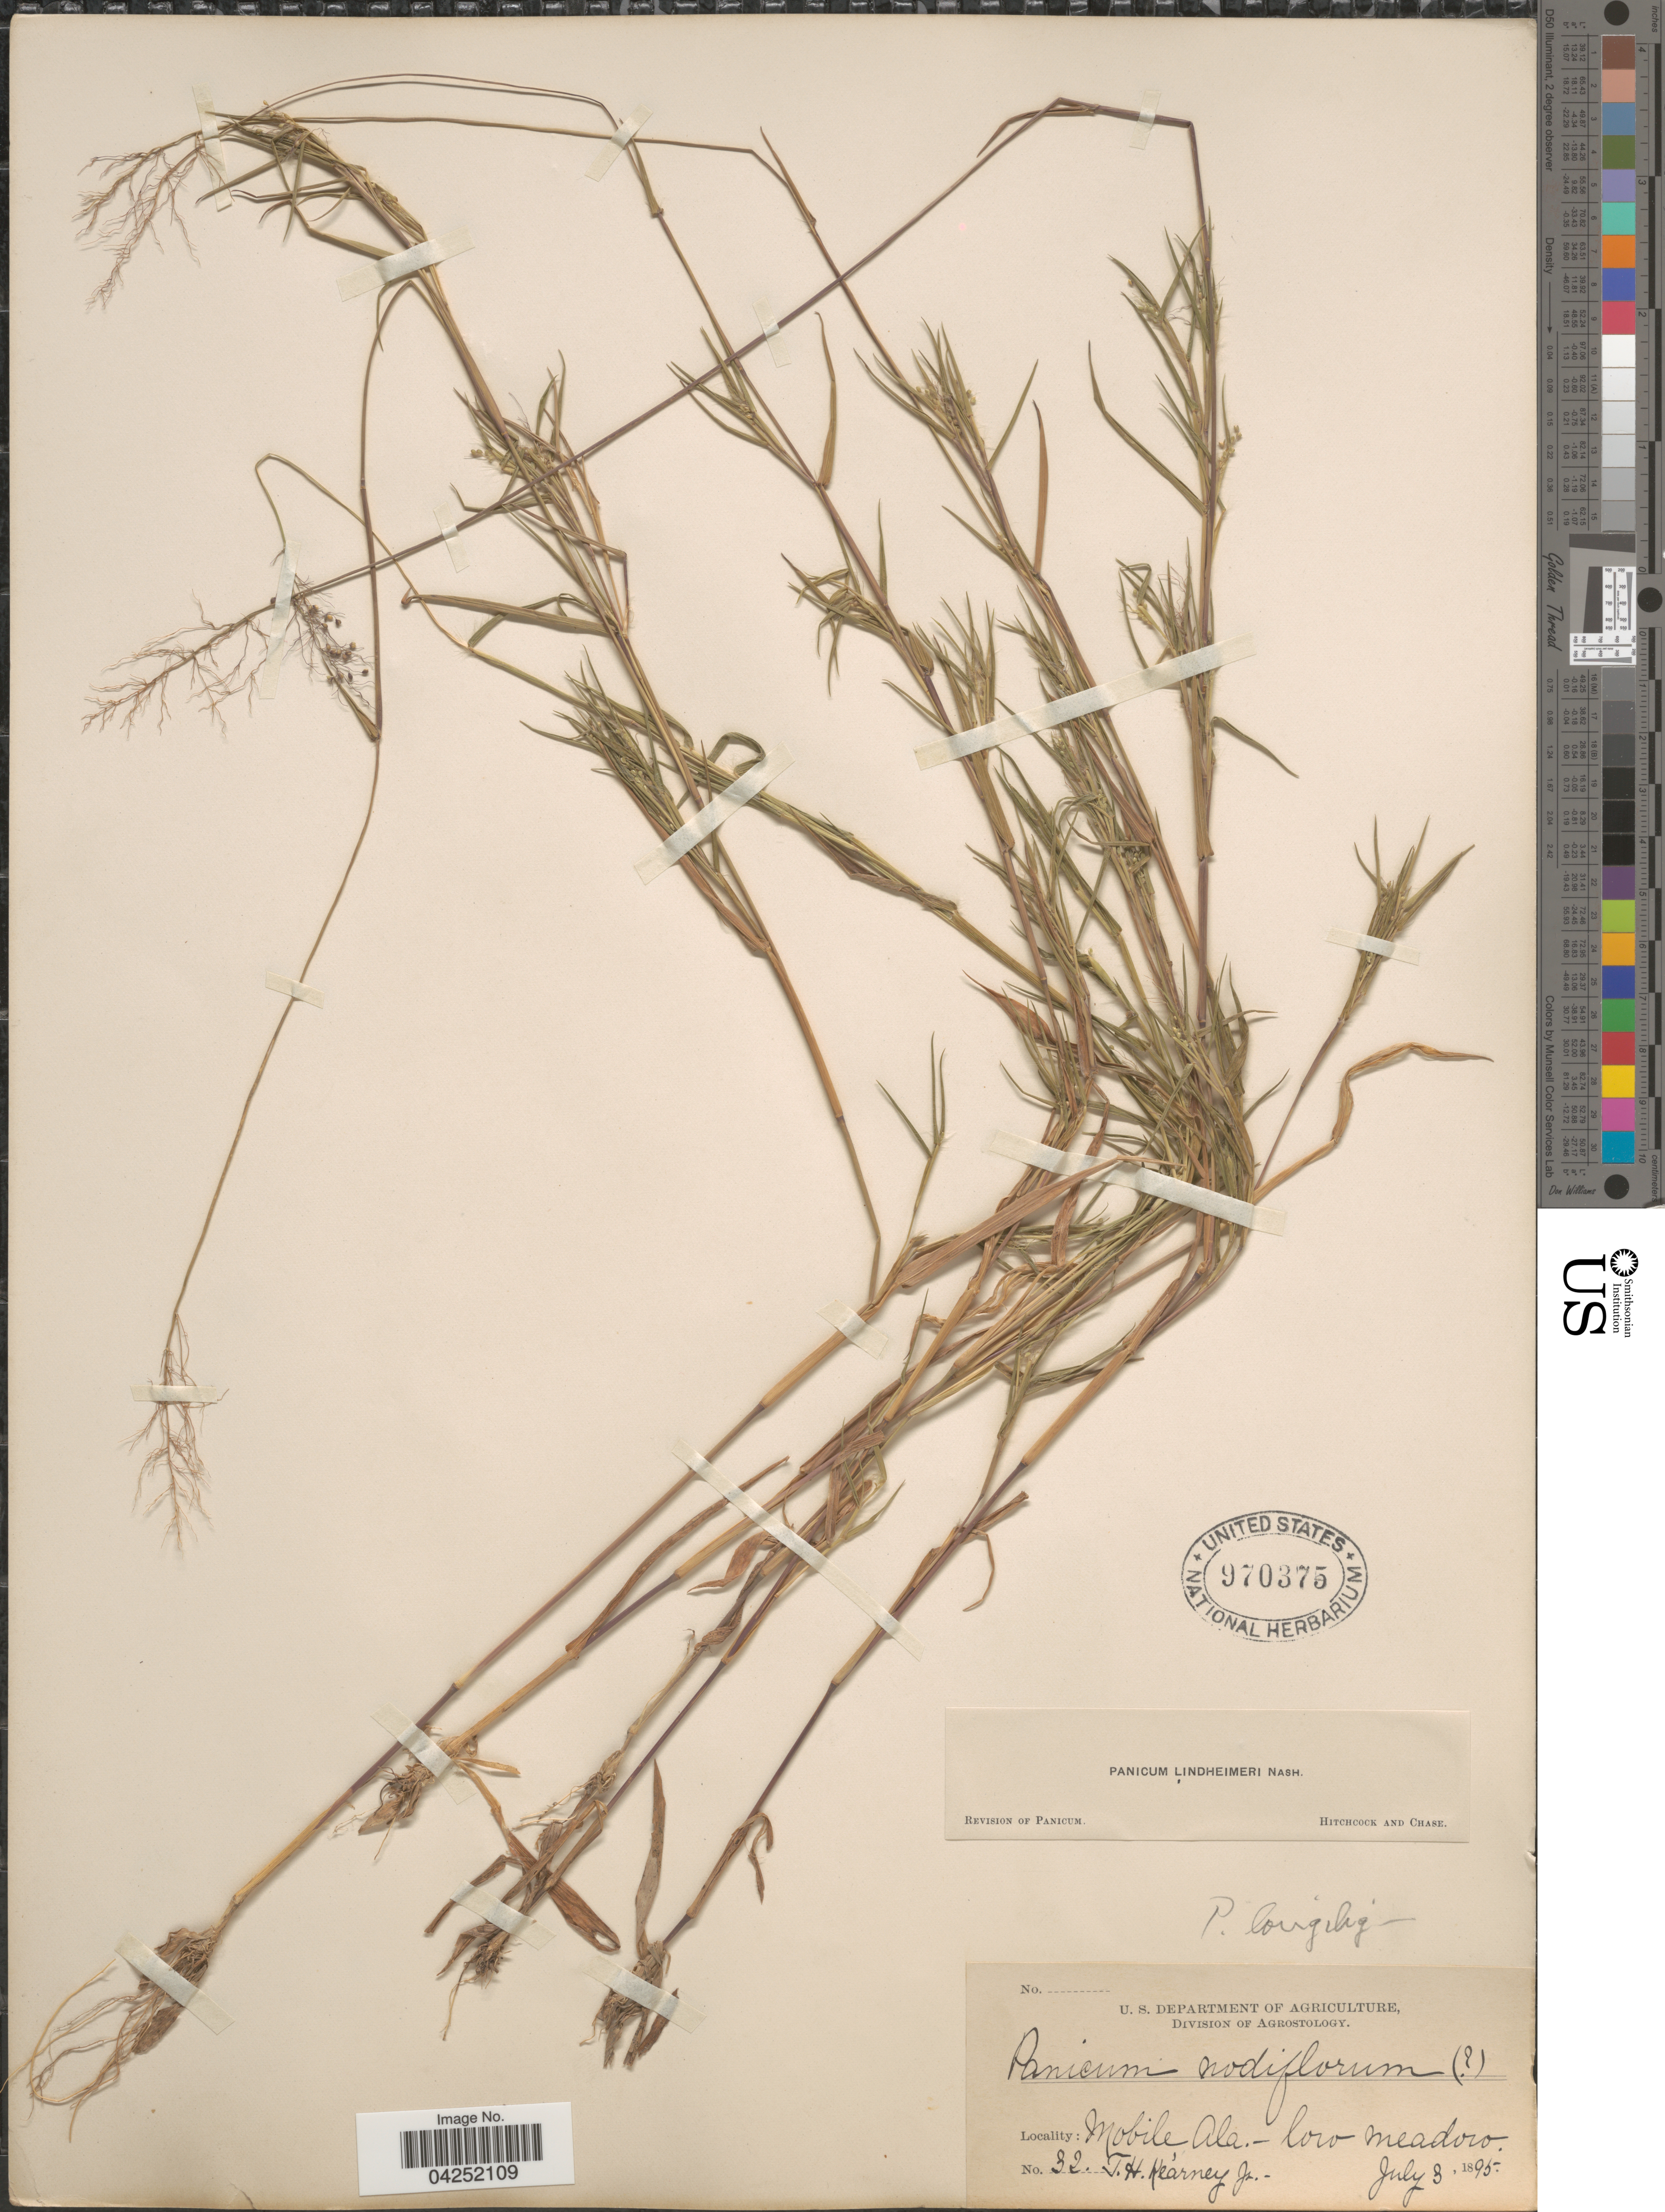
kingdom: Plantae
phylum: Tracheophyta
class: Liliopsida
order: Poales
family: Poaceae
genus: Dichanthelium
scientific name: Dichanthelium acuminatum var. lindheimeri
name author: (Nash) Gould & C.A. Clark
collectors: T. H. Kearney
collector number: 32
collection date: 1895-07-03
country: United States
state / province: Alabama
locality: Mobile, low meadows.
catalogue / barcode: US 970375